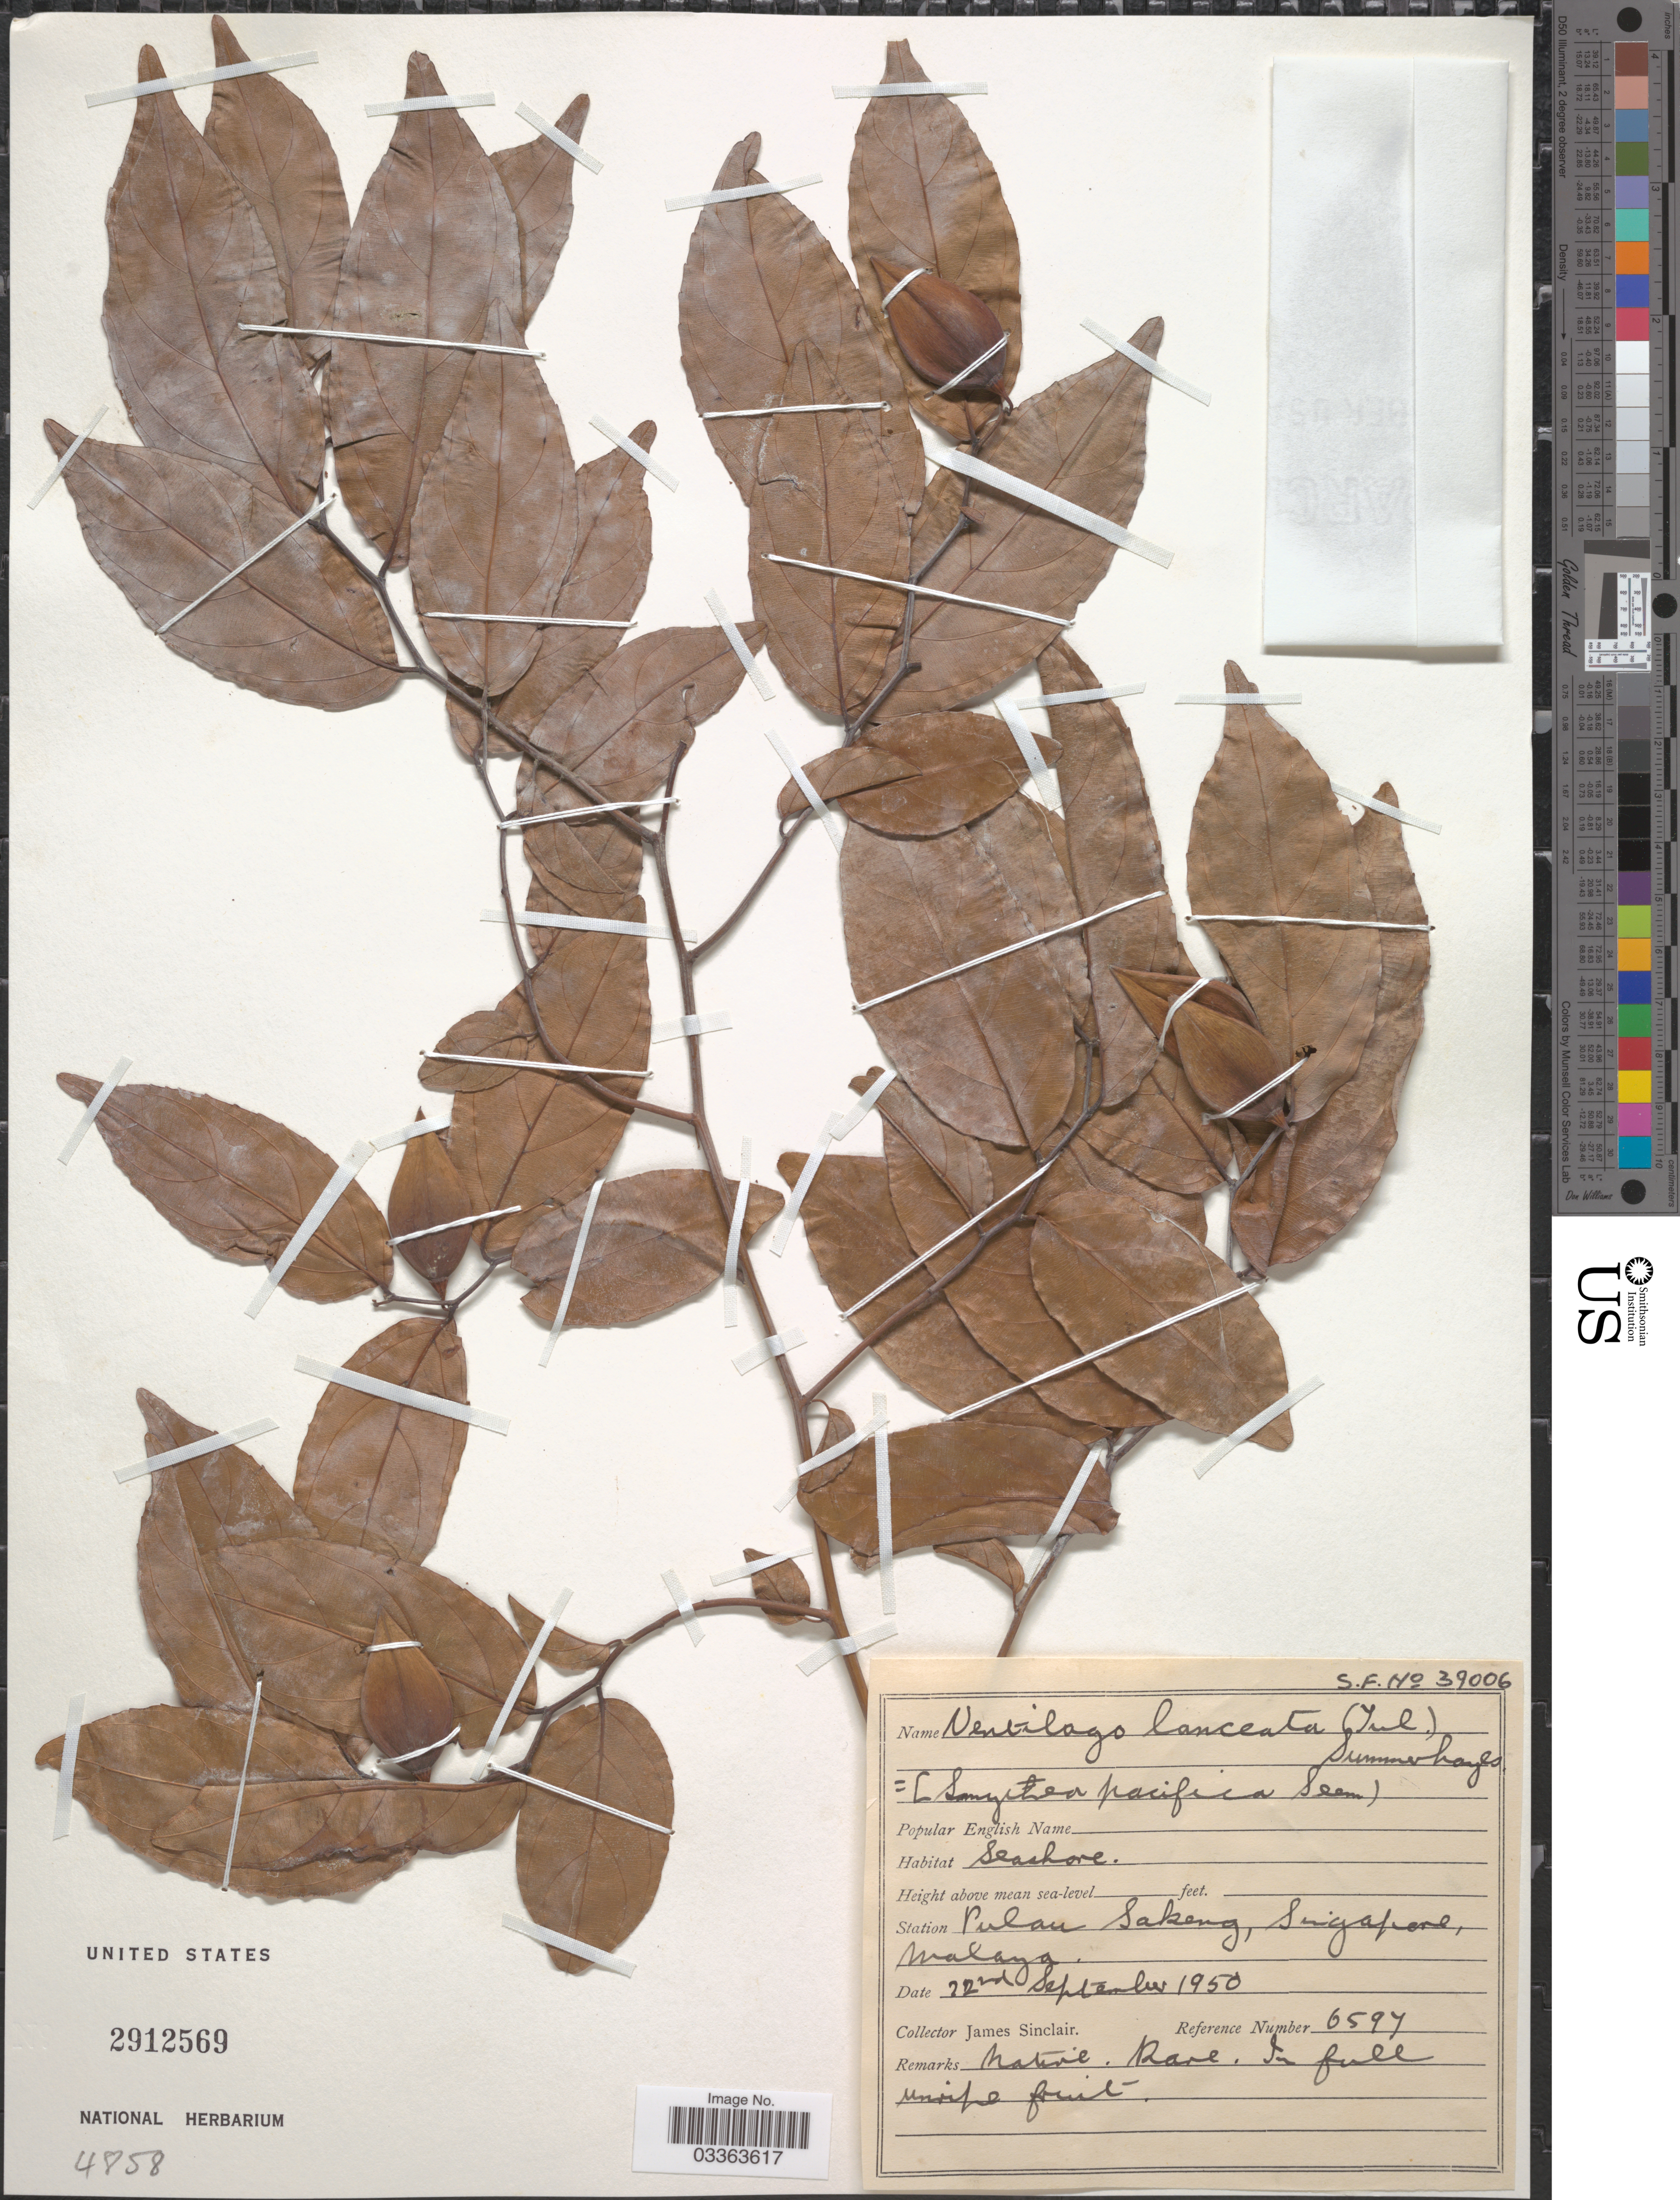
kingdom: Plantae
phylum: Tracheophyta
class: Magnoliopsida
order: Rosales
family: Rhamnaceae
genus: Ventilago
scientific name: Ventilago lanceolata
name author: Merr.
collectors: J. Sinclair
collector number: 6597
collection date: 1950-09-22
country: Singapore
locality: Station Pulau Sakeng, Malaya.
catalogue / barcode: US 2912569